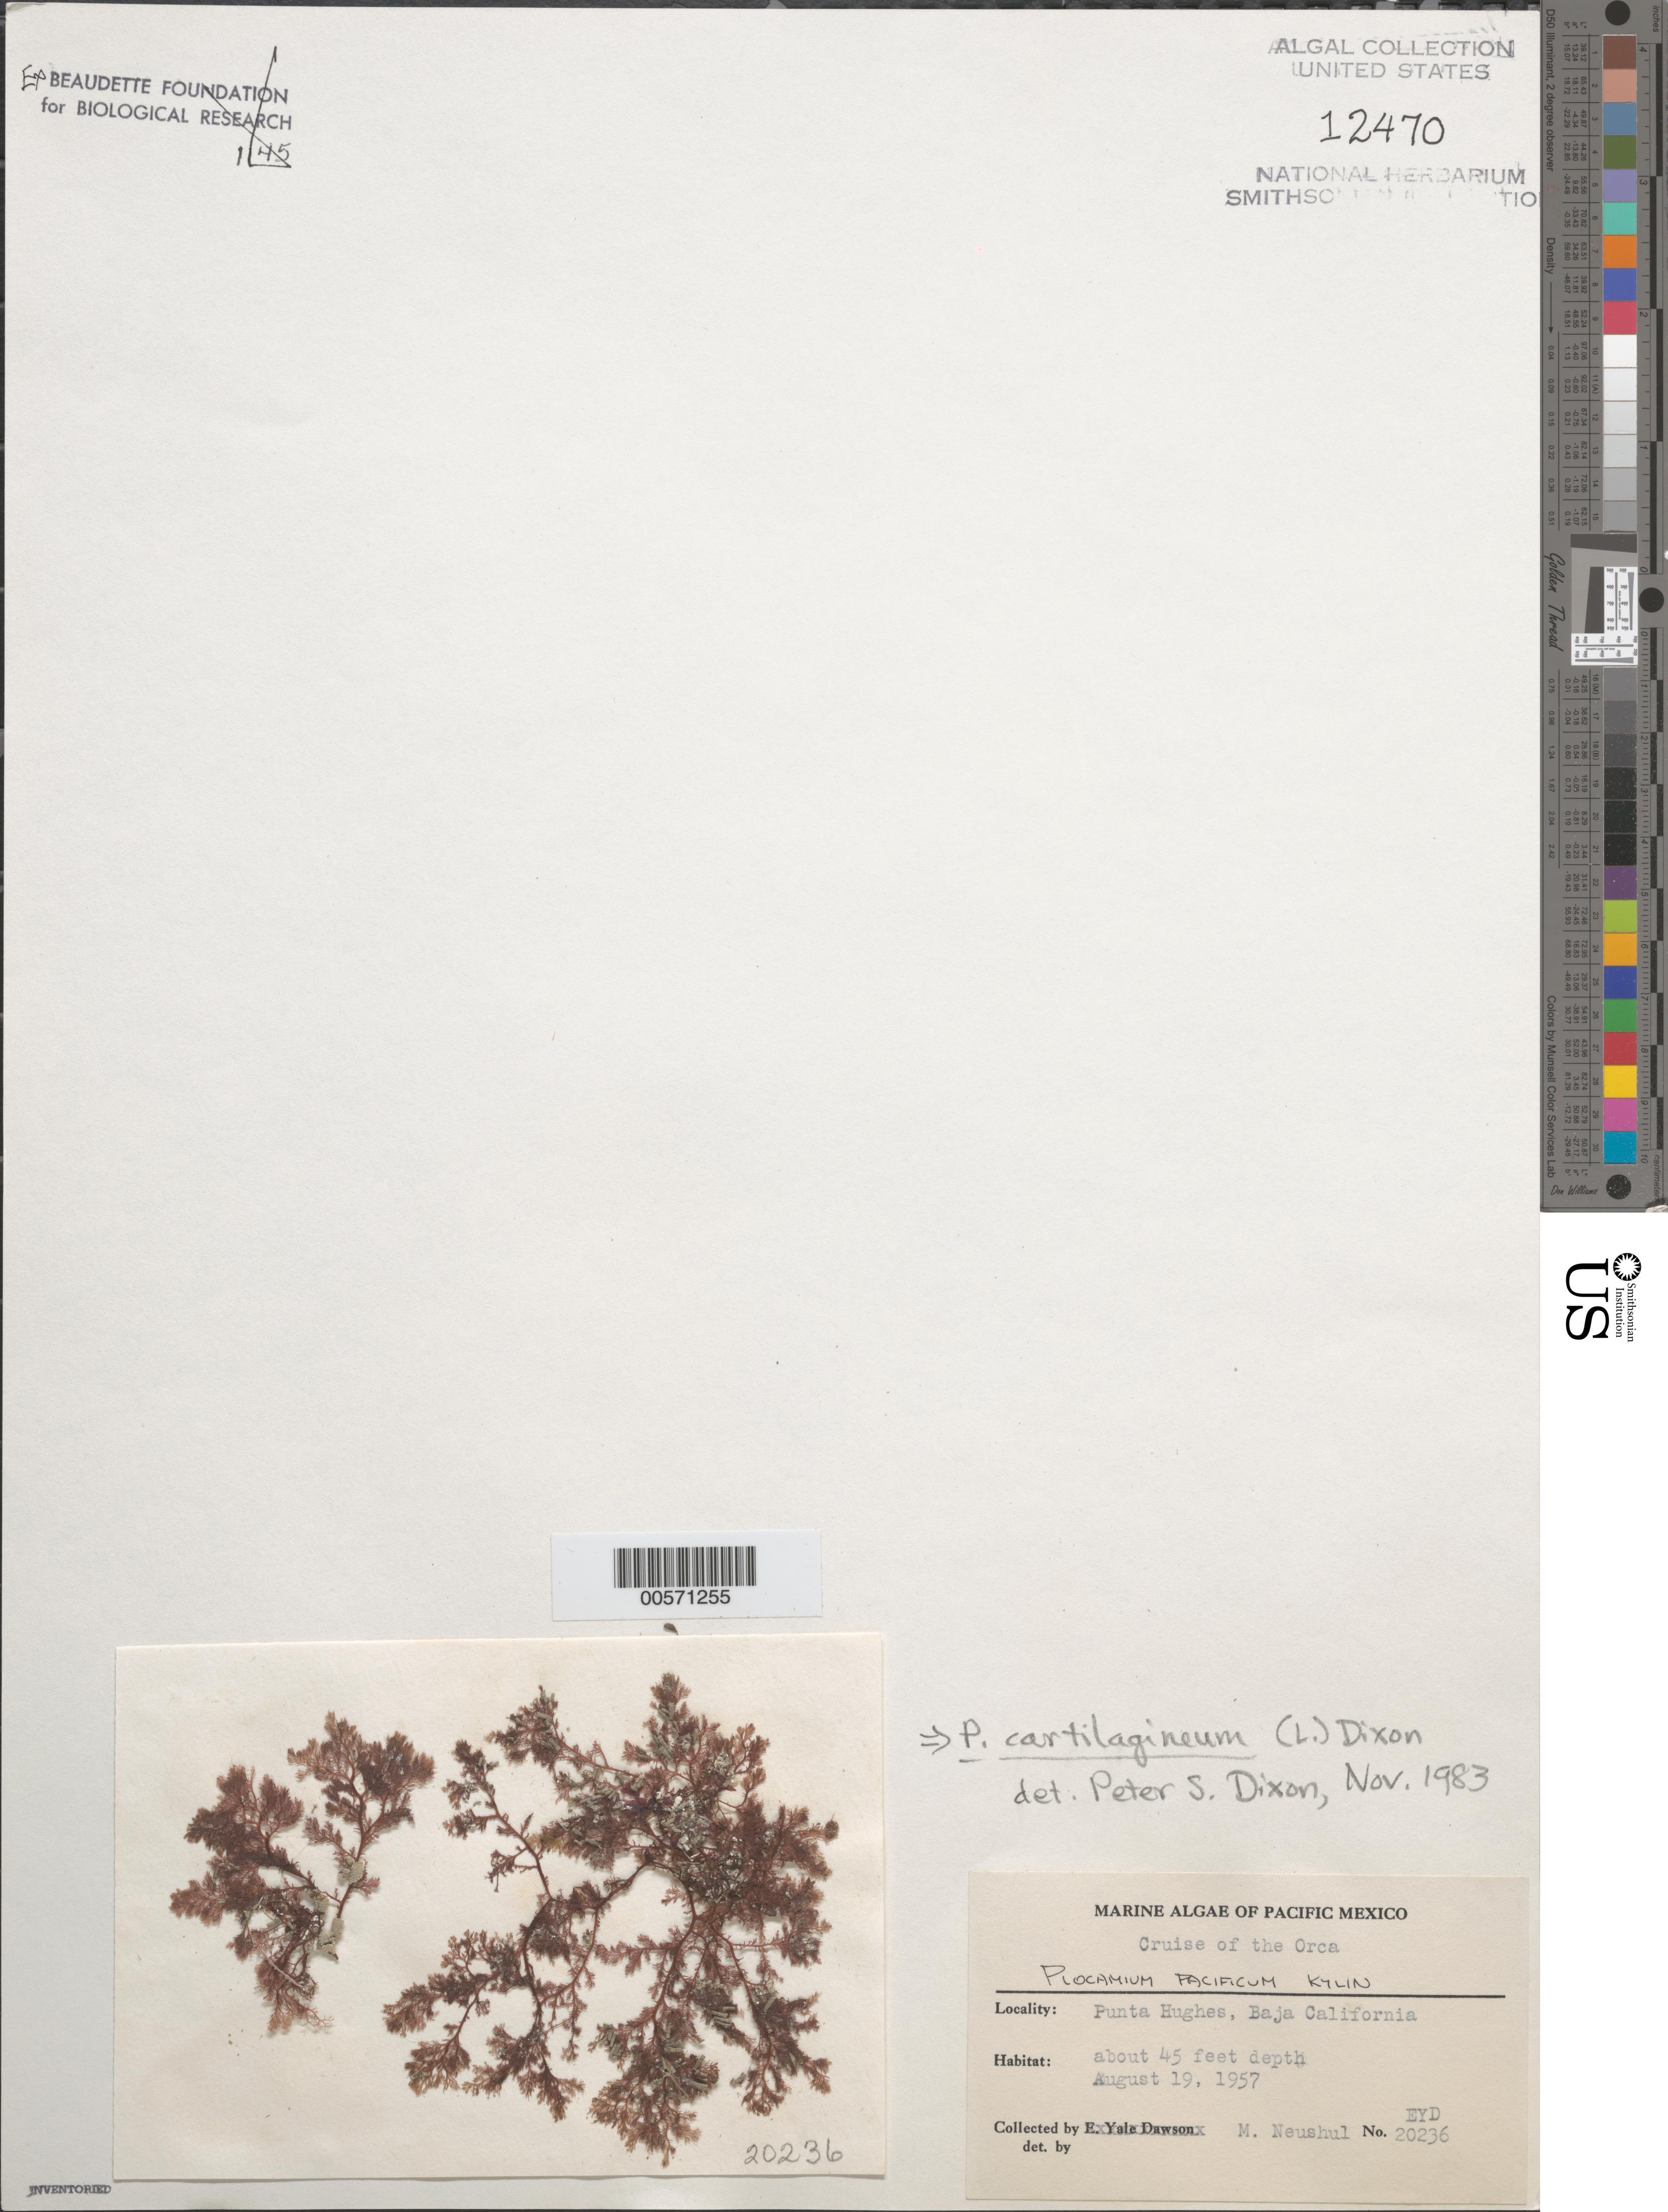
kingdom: Plantae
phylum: Rhodophyta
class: Florideophyceae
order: Plocamiales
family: Plocamiaceae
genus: Plocamium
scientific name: Plocamium cartilagineum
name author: (L.) P.S. Dixon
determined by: Dixon, P. S.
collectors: M. Neushul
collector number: EYD 20236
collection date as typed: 19 Aug 1957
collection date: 1957-08-19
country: Mexico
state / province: Baja California Sur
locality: Punta Hughes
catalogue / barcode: US 12470